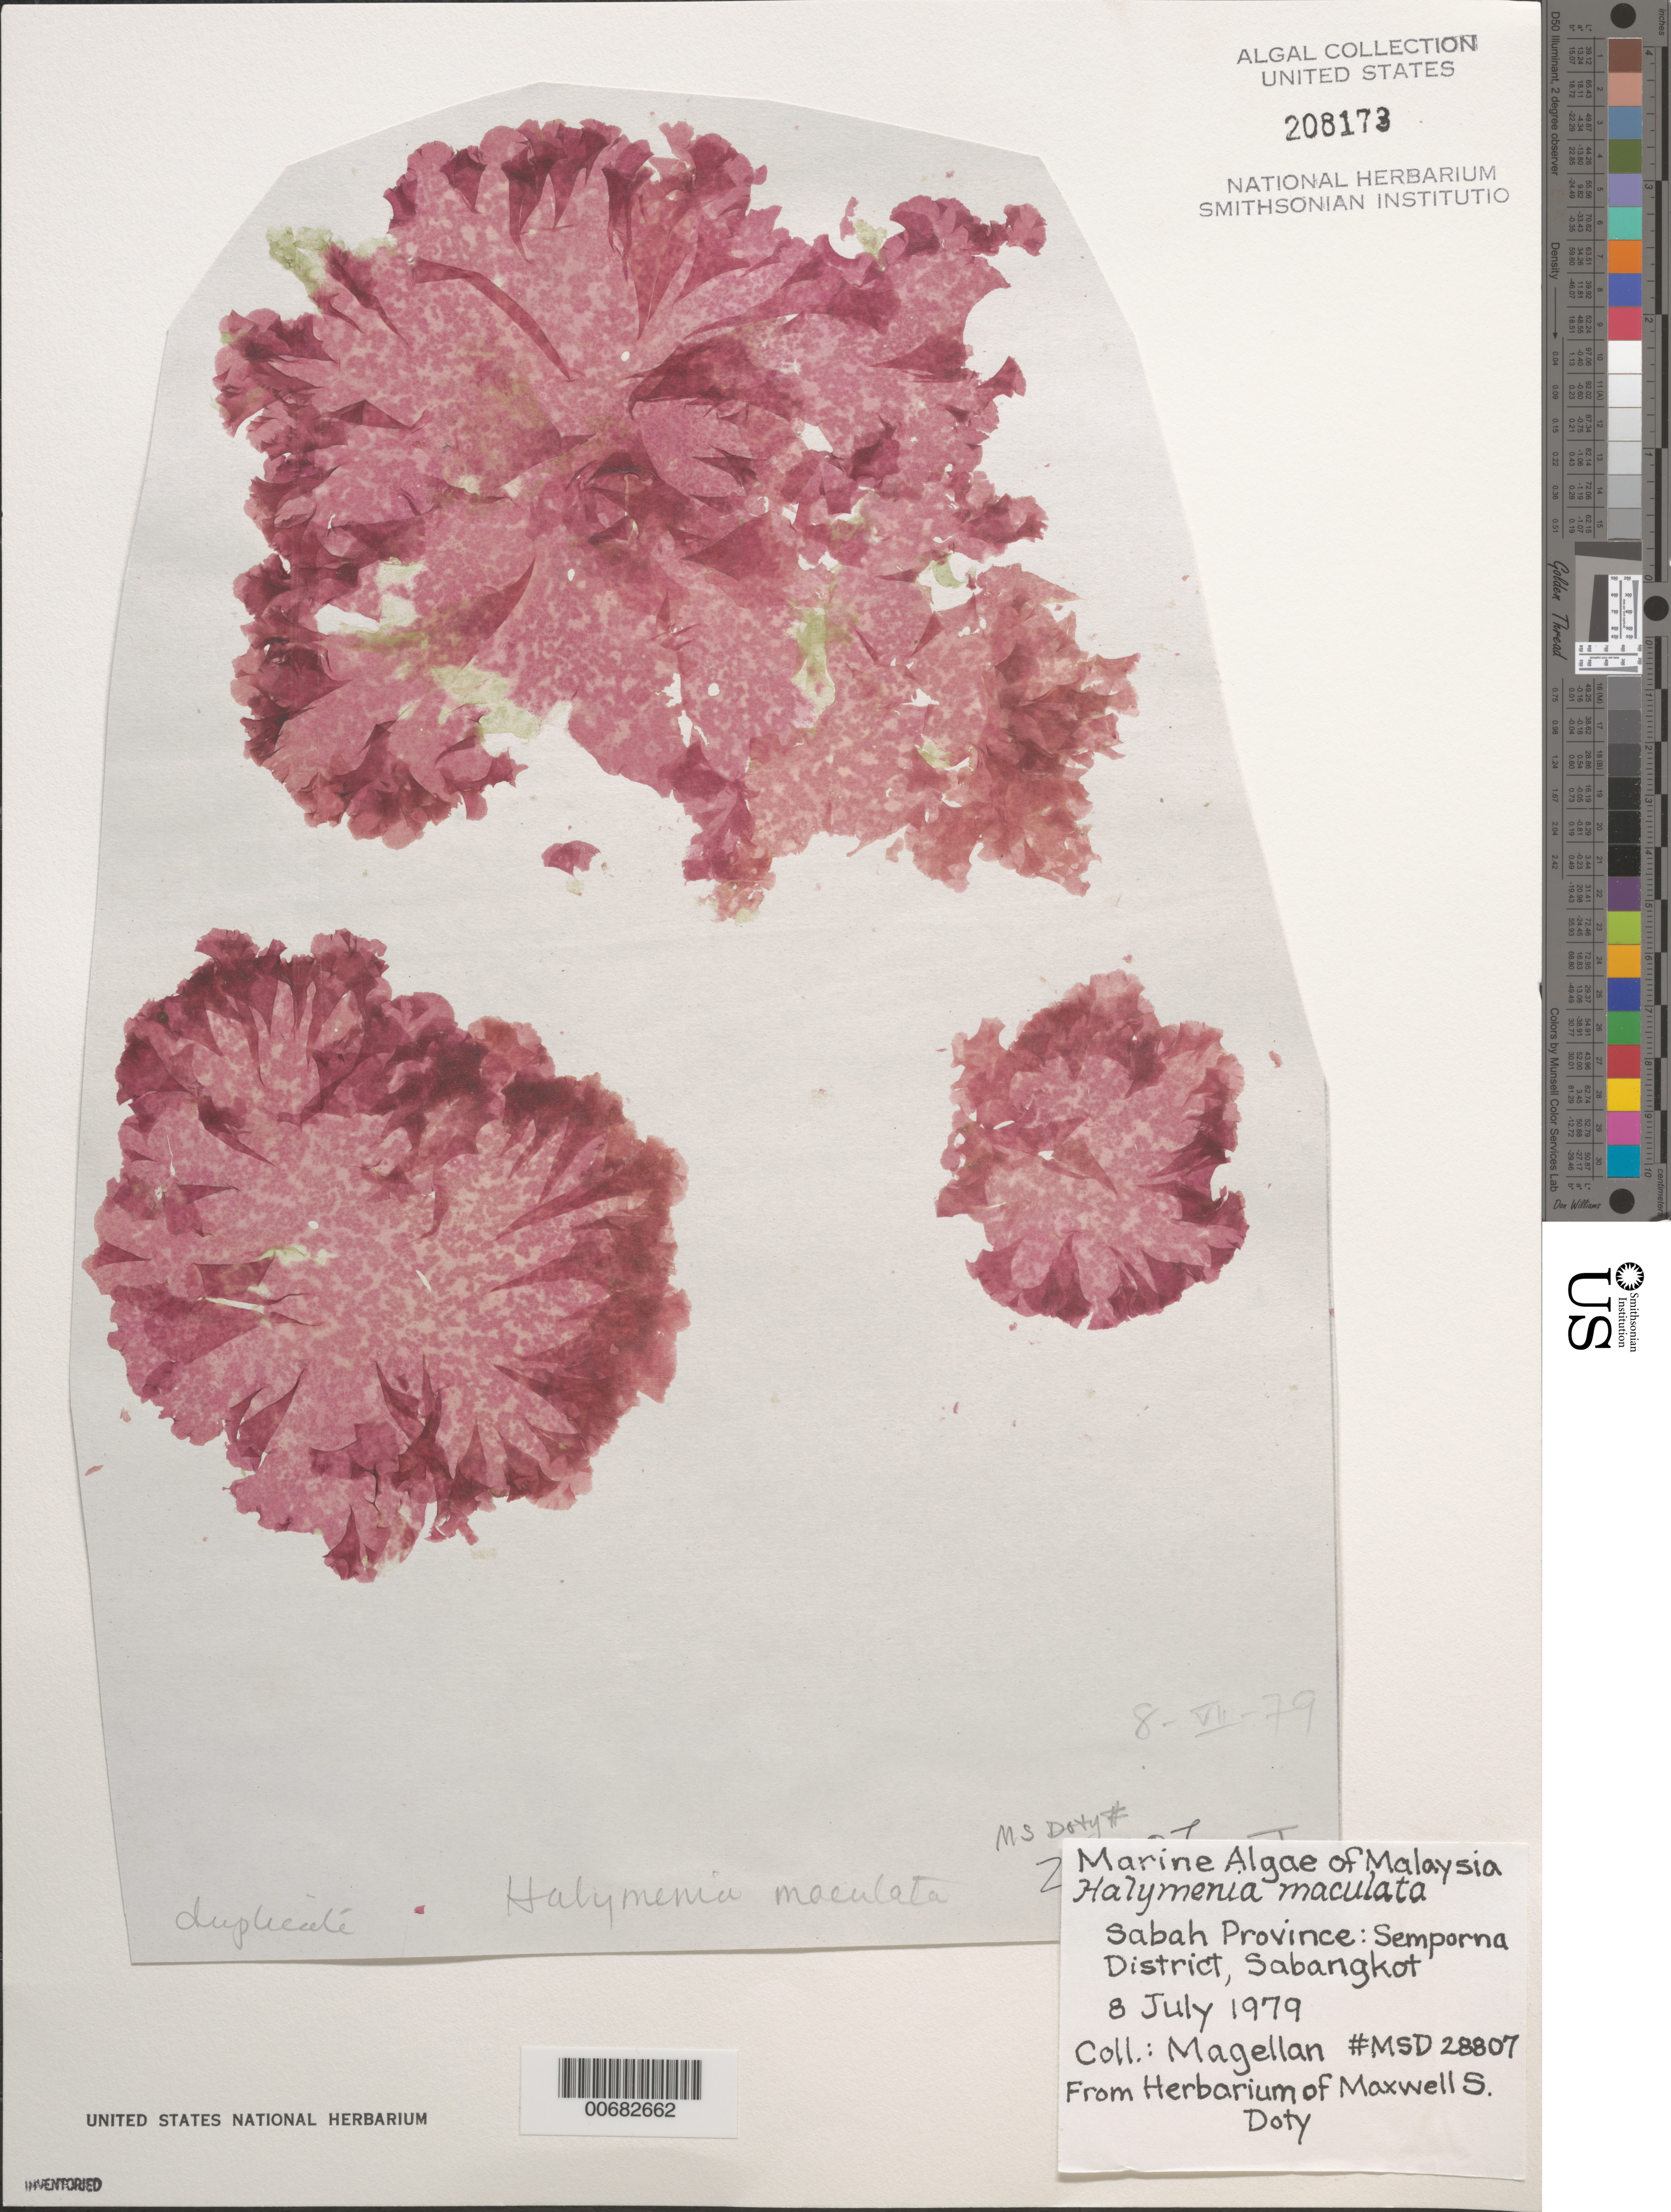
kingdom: Plantae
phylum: Rhodophyta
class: Florideophyceae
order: Halymeniales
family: Halymeniaceae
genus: Halymenia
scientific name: Halymenia maculata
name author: J. Agardh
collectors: -. Magellan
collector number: MSD 28807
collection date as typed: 08 Jul 1979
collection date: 1979-07-08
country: Malaysia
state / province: Sabah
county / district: Semporna District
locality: Sabangkot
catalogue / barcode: US 208173